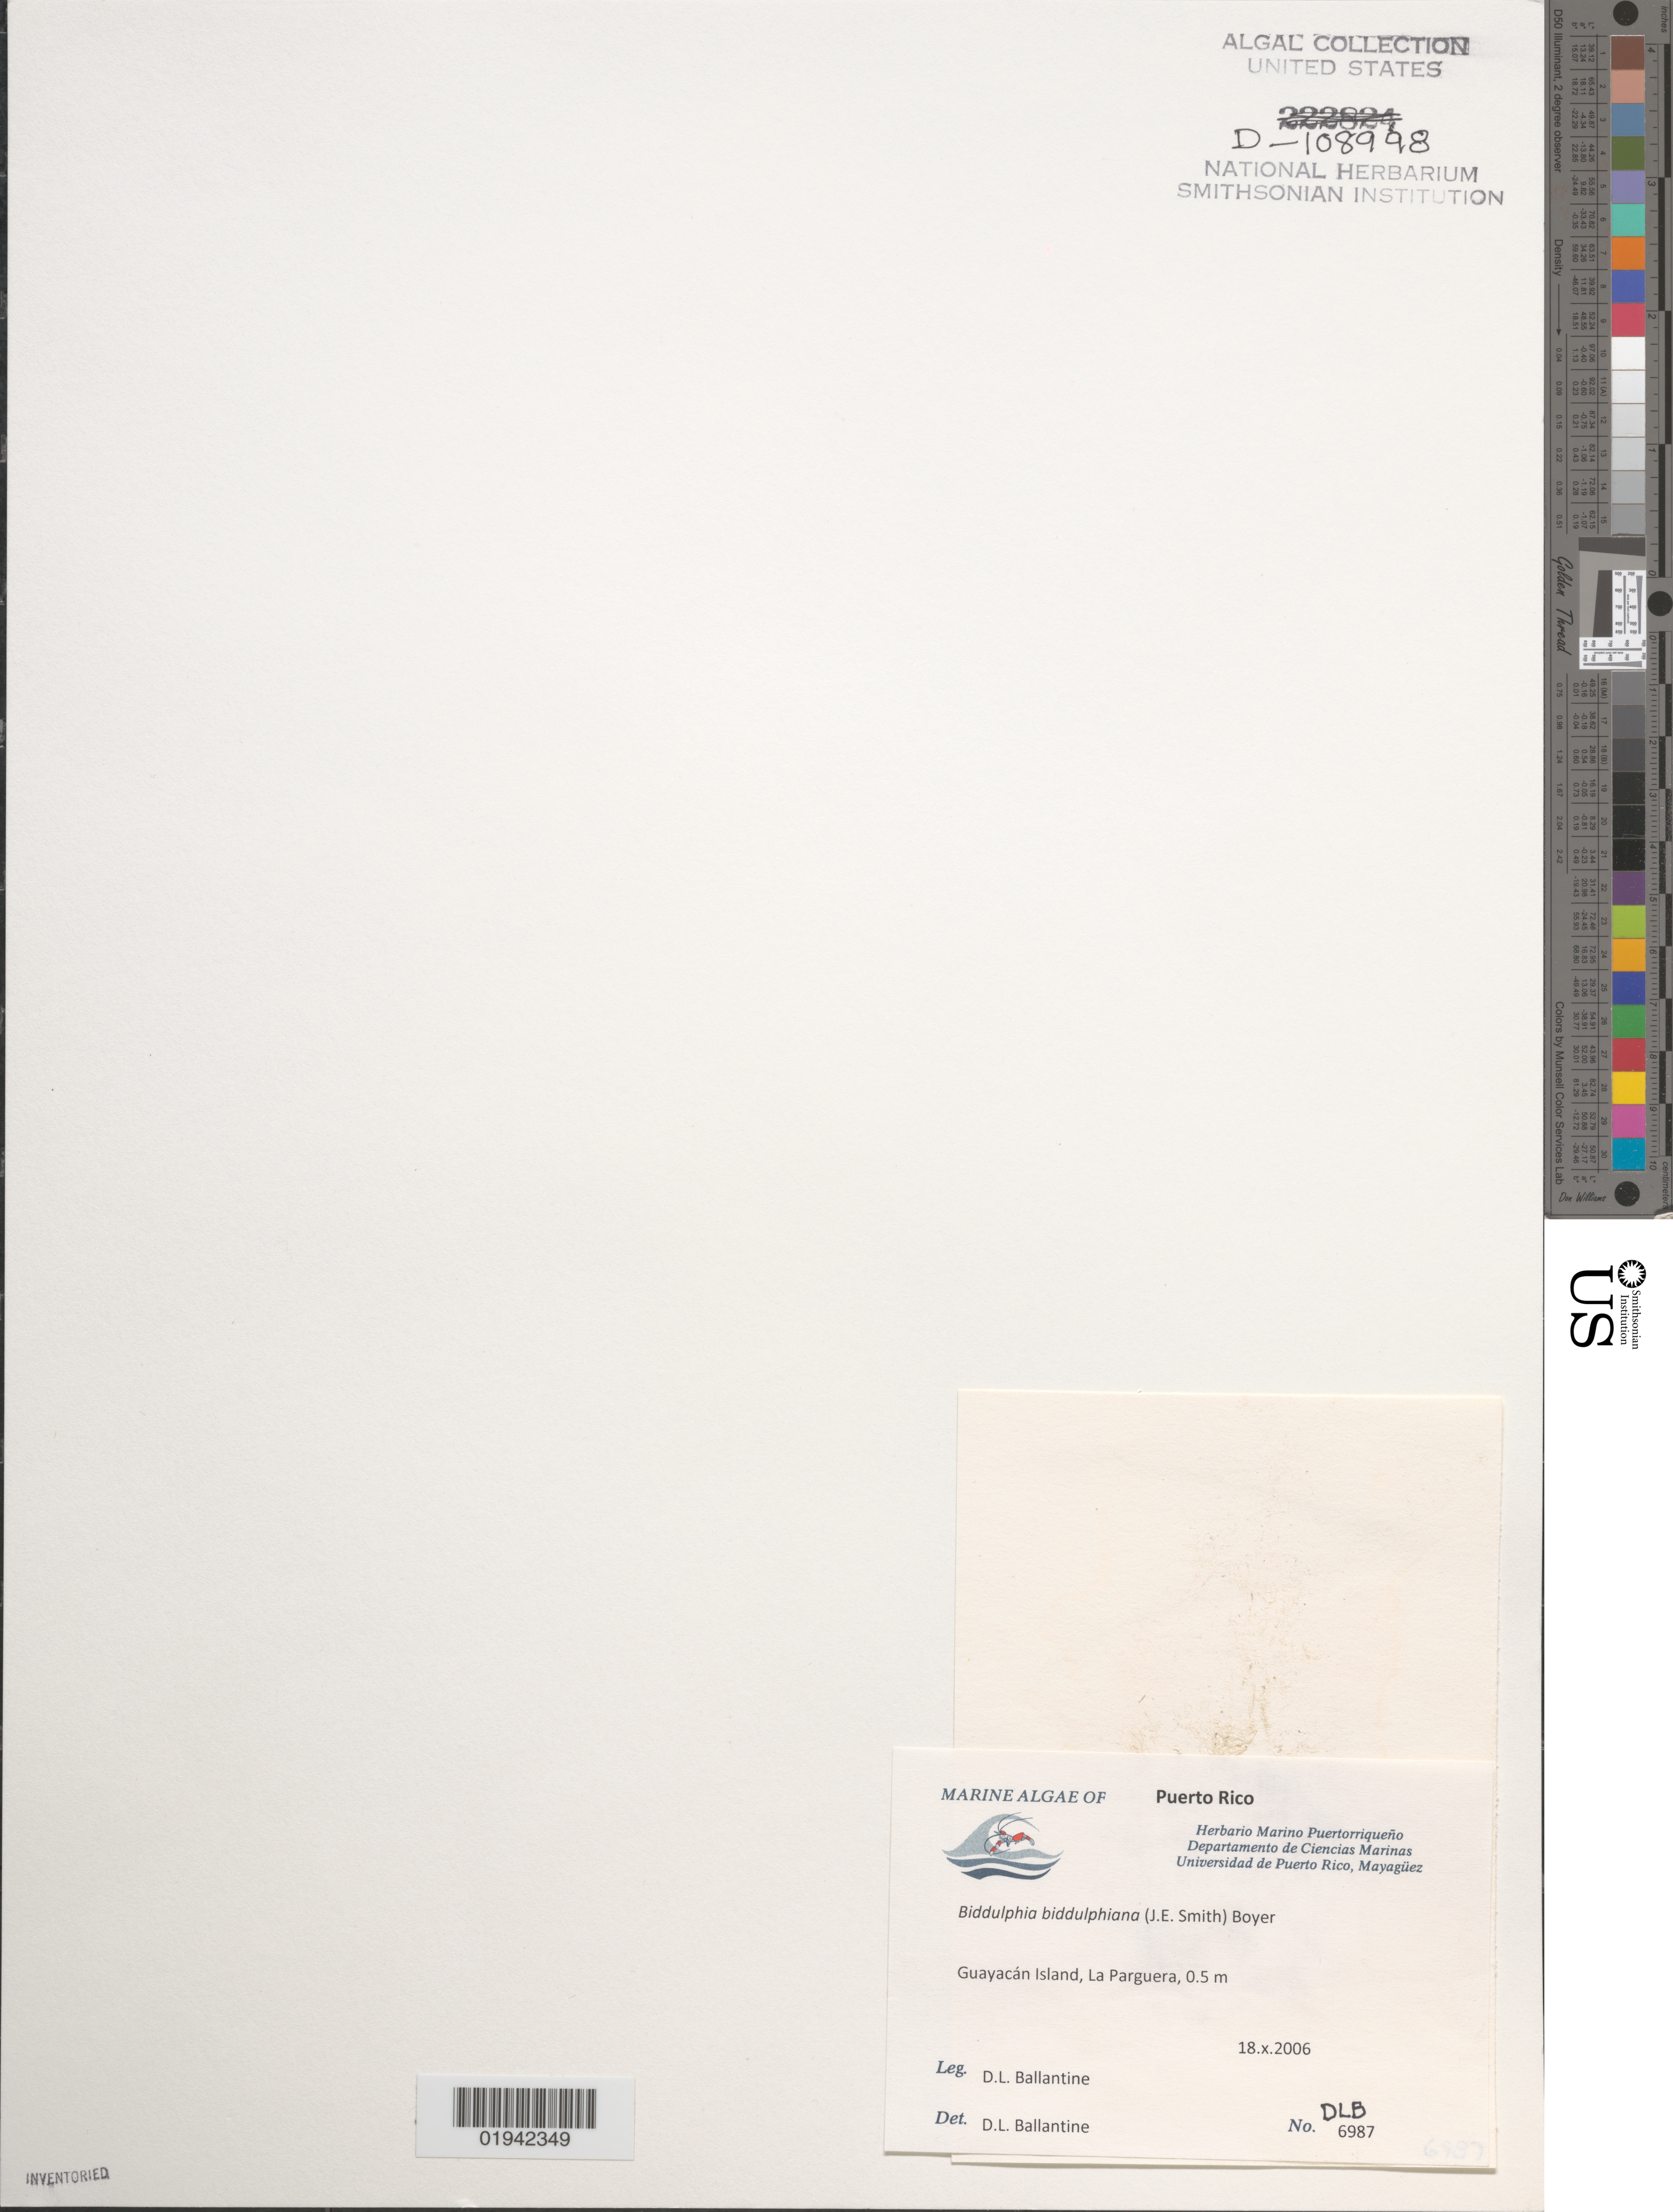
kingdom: Chromista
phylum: Ochrophyta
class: Bacillariophyceae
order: Biddulphiales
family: Biddulphiaceae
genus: Biddulphia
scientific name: Biddulphia biddulphiana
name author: (Sm.) C.S. Boyer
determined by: Ballantine, D. L.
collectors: D.L. Ballantine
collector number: DLB 6987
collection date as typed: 18 Oct 2006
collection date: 2006-10-18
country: Puerto Rico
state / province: Lajas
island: Isla Guayacán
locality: La Parguera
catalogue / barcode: US D108998